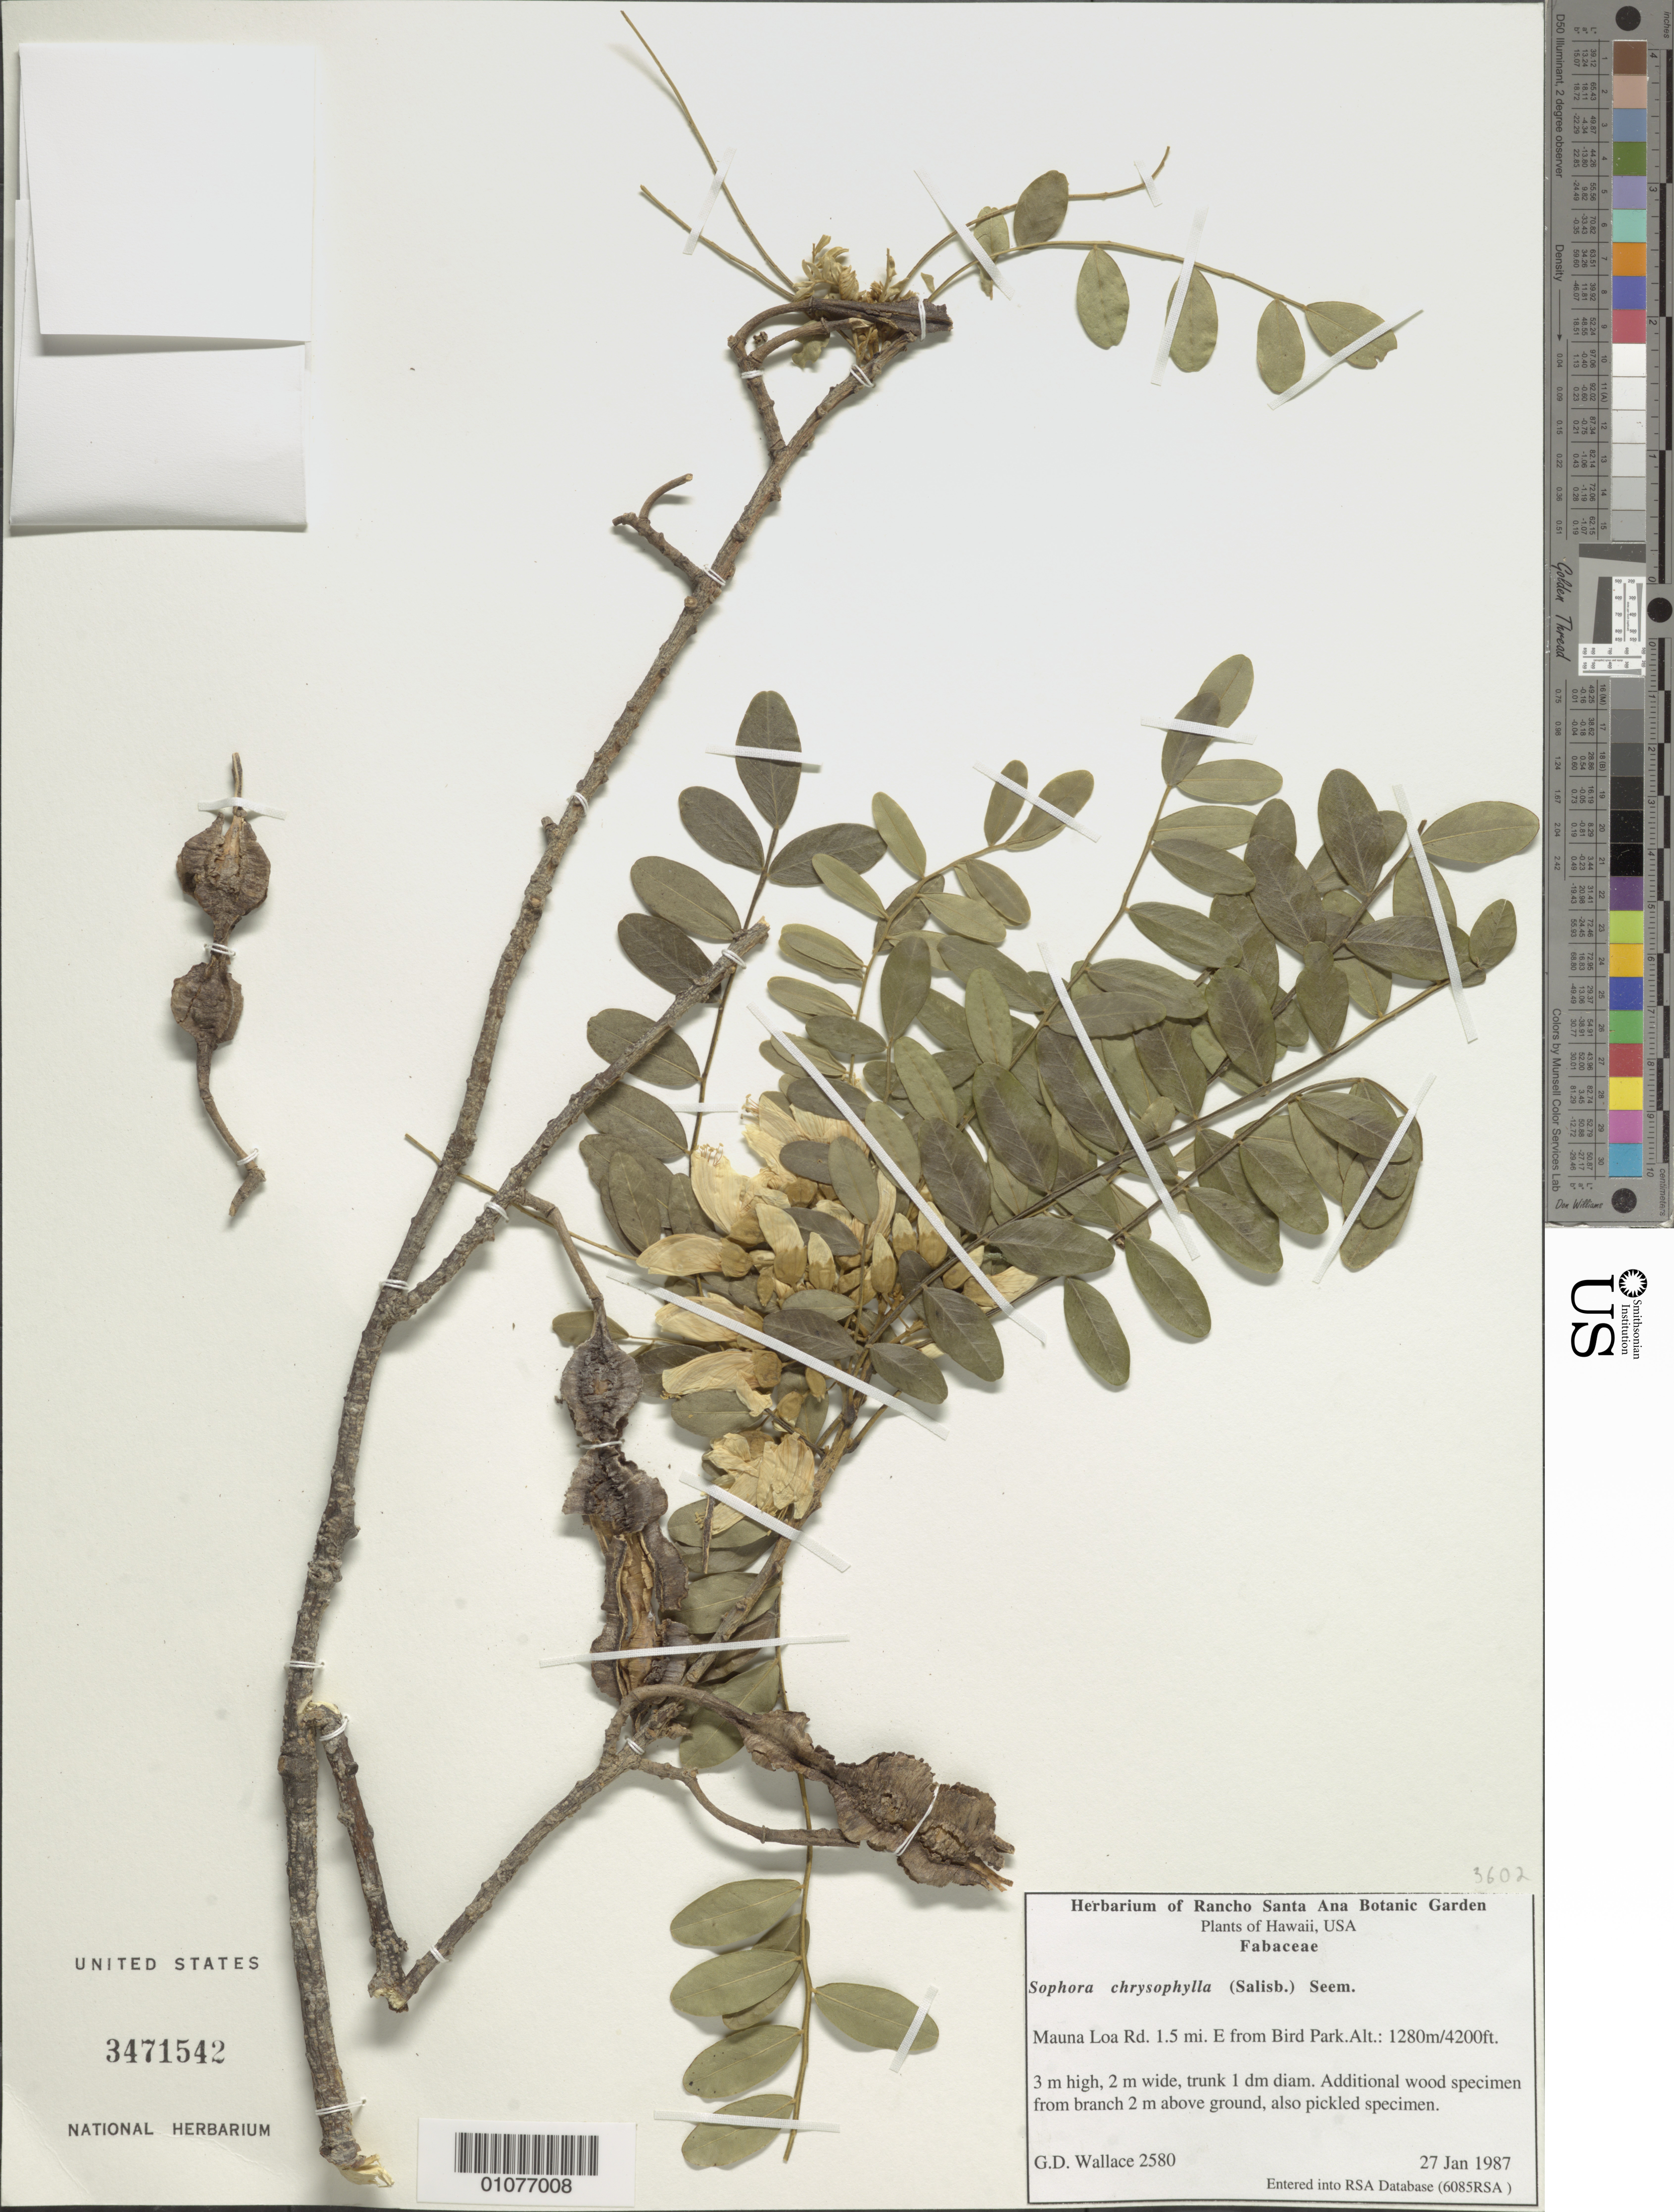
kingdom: Plantae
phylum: Tracheophyta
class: Magnoliopsida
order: Fabales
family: Fabaceae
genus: Sophora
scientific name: Sophora chrysophylla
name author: (Salisb.) Seem.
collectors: G. D. Wallace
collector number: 2580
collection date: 1987-01-27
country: United States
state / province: Hawaii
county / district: Hawaii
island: Hawaii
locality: Mauna Loa Rd. 1.5 mi. E from Bird Park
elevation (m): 1280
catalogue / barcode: US 3471542